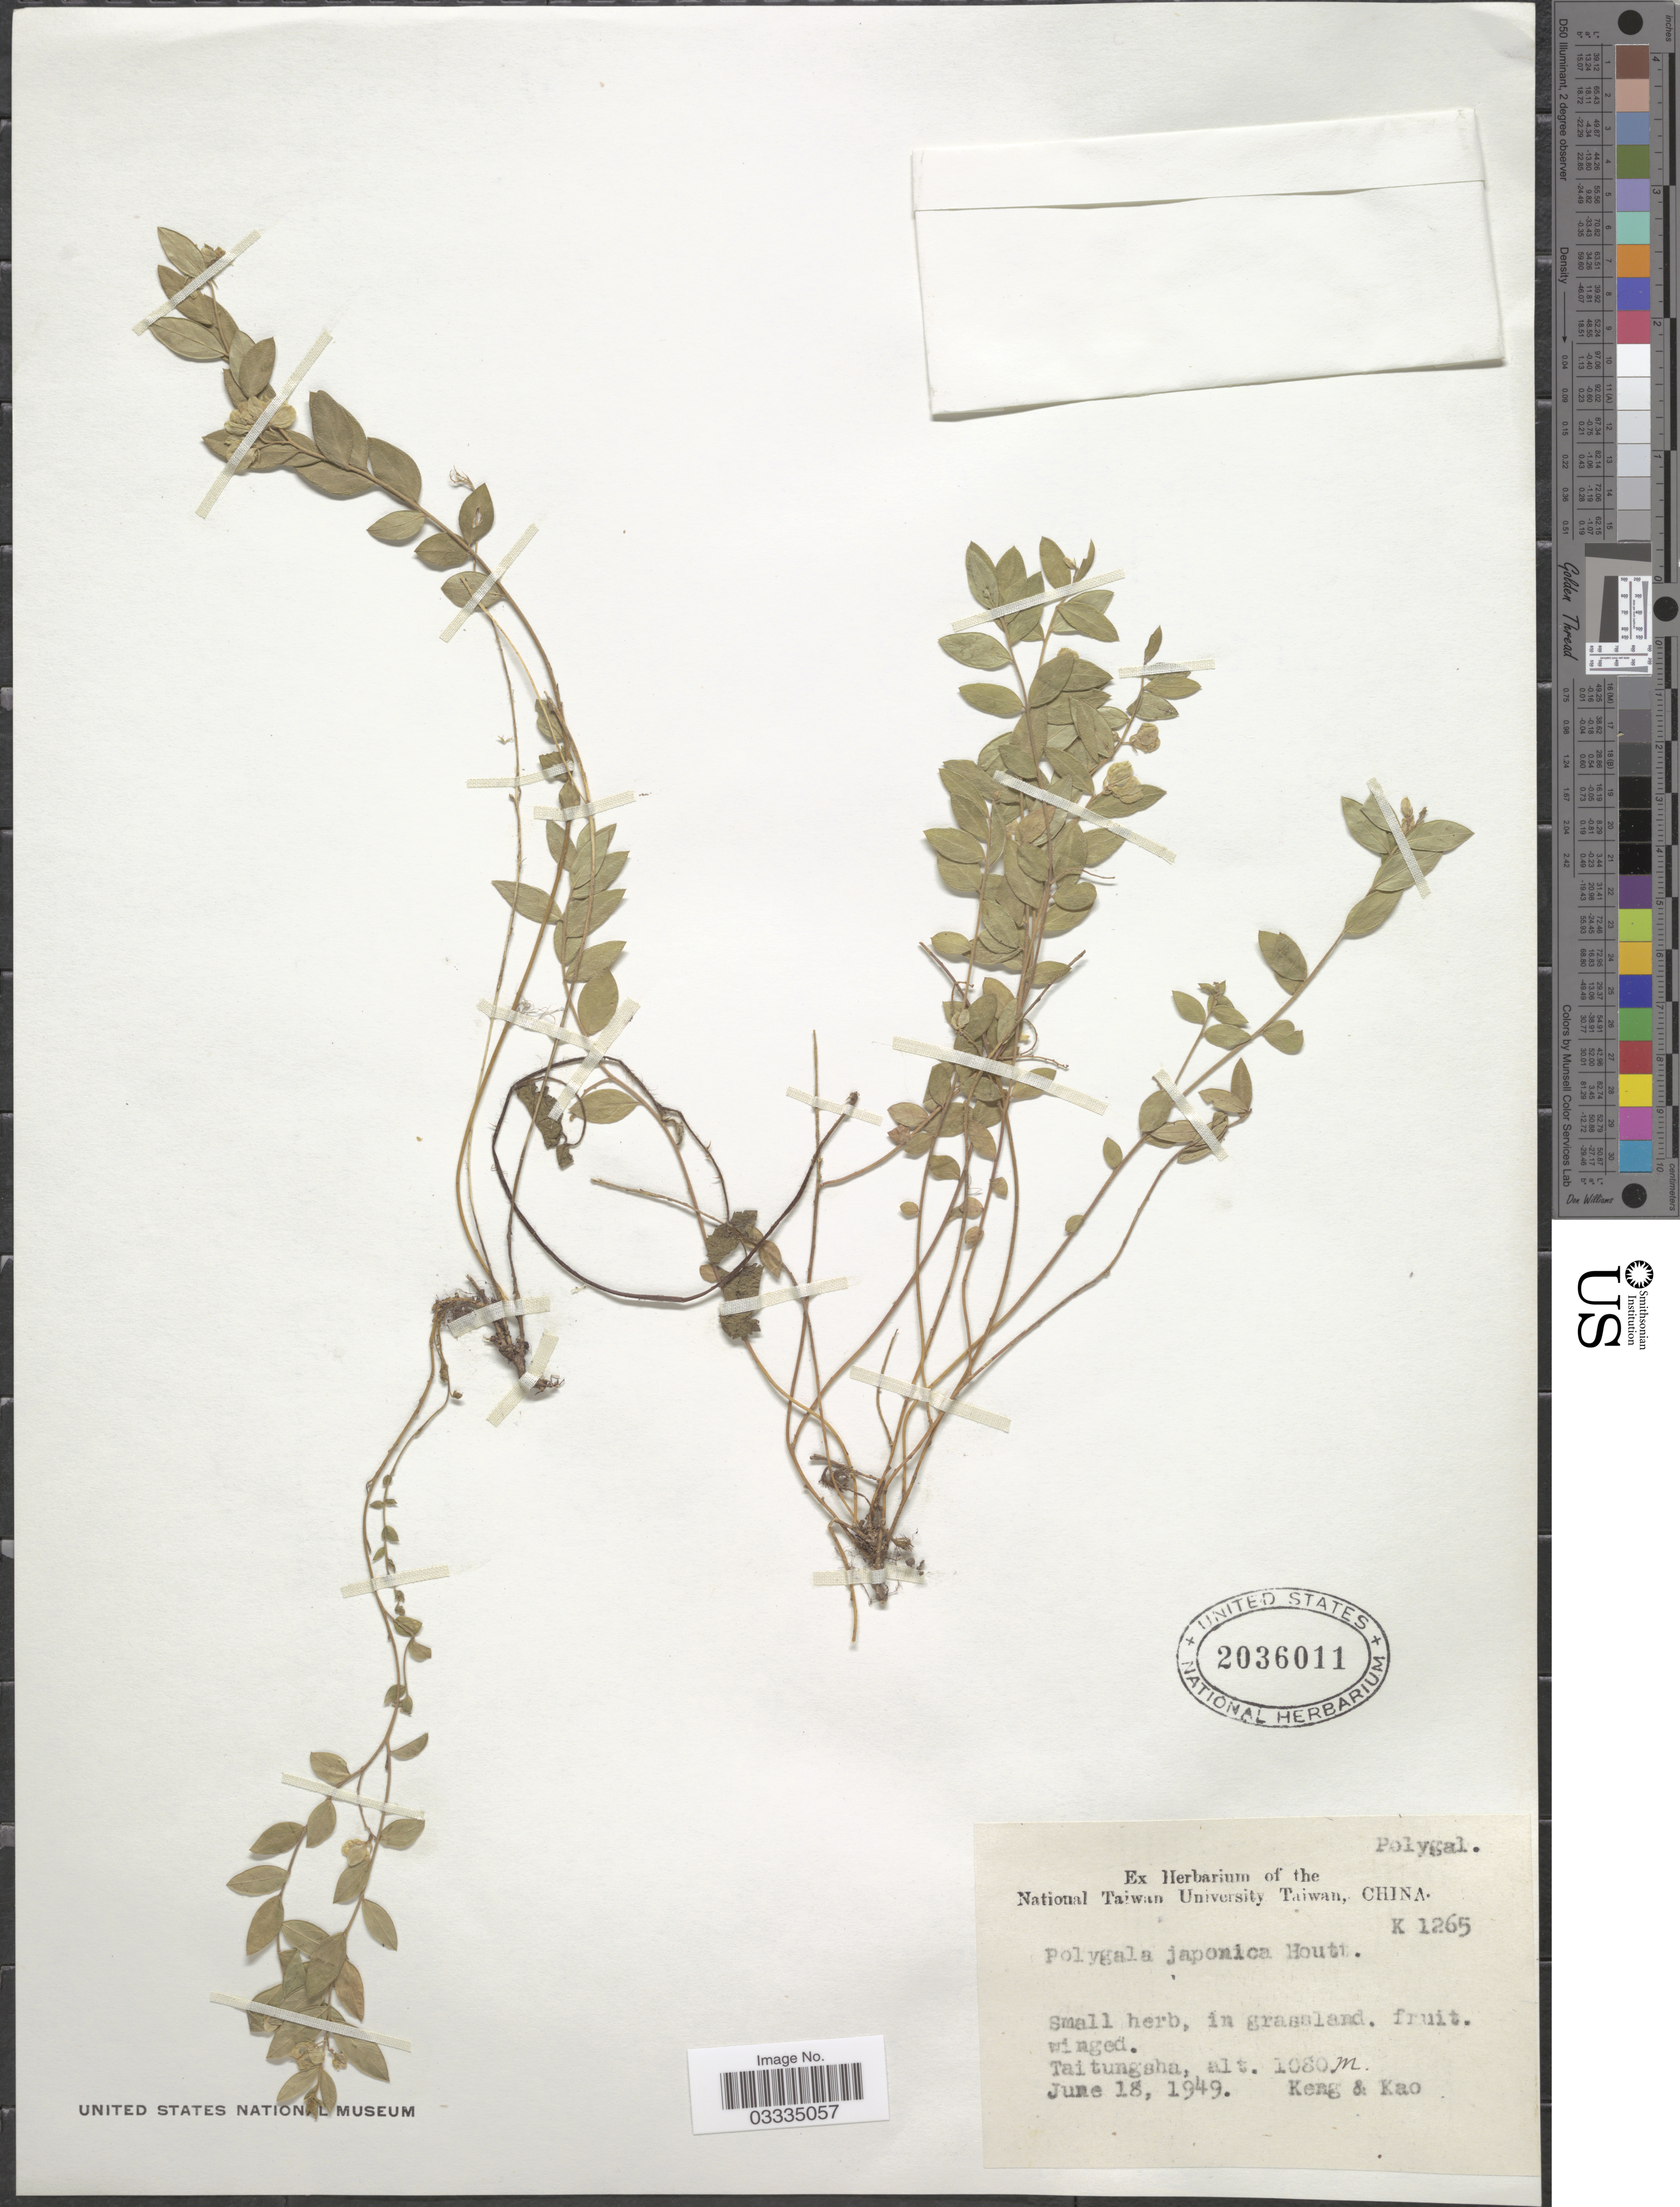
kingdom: Plantae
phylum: Tracheophyta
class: Magnoliopsida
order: Fabales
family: Polygalaceae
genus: Polygala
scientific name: Polygala japonica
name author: Houtt.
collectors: -- Keng & -. Kao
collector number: K 1265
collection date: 1949-06-18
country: Taiwan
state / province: Taitung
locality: Taitungsha.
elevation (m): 1080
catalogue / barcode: US 2036011